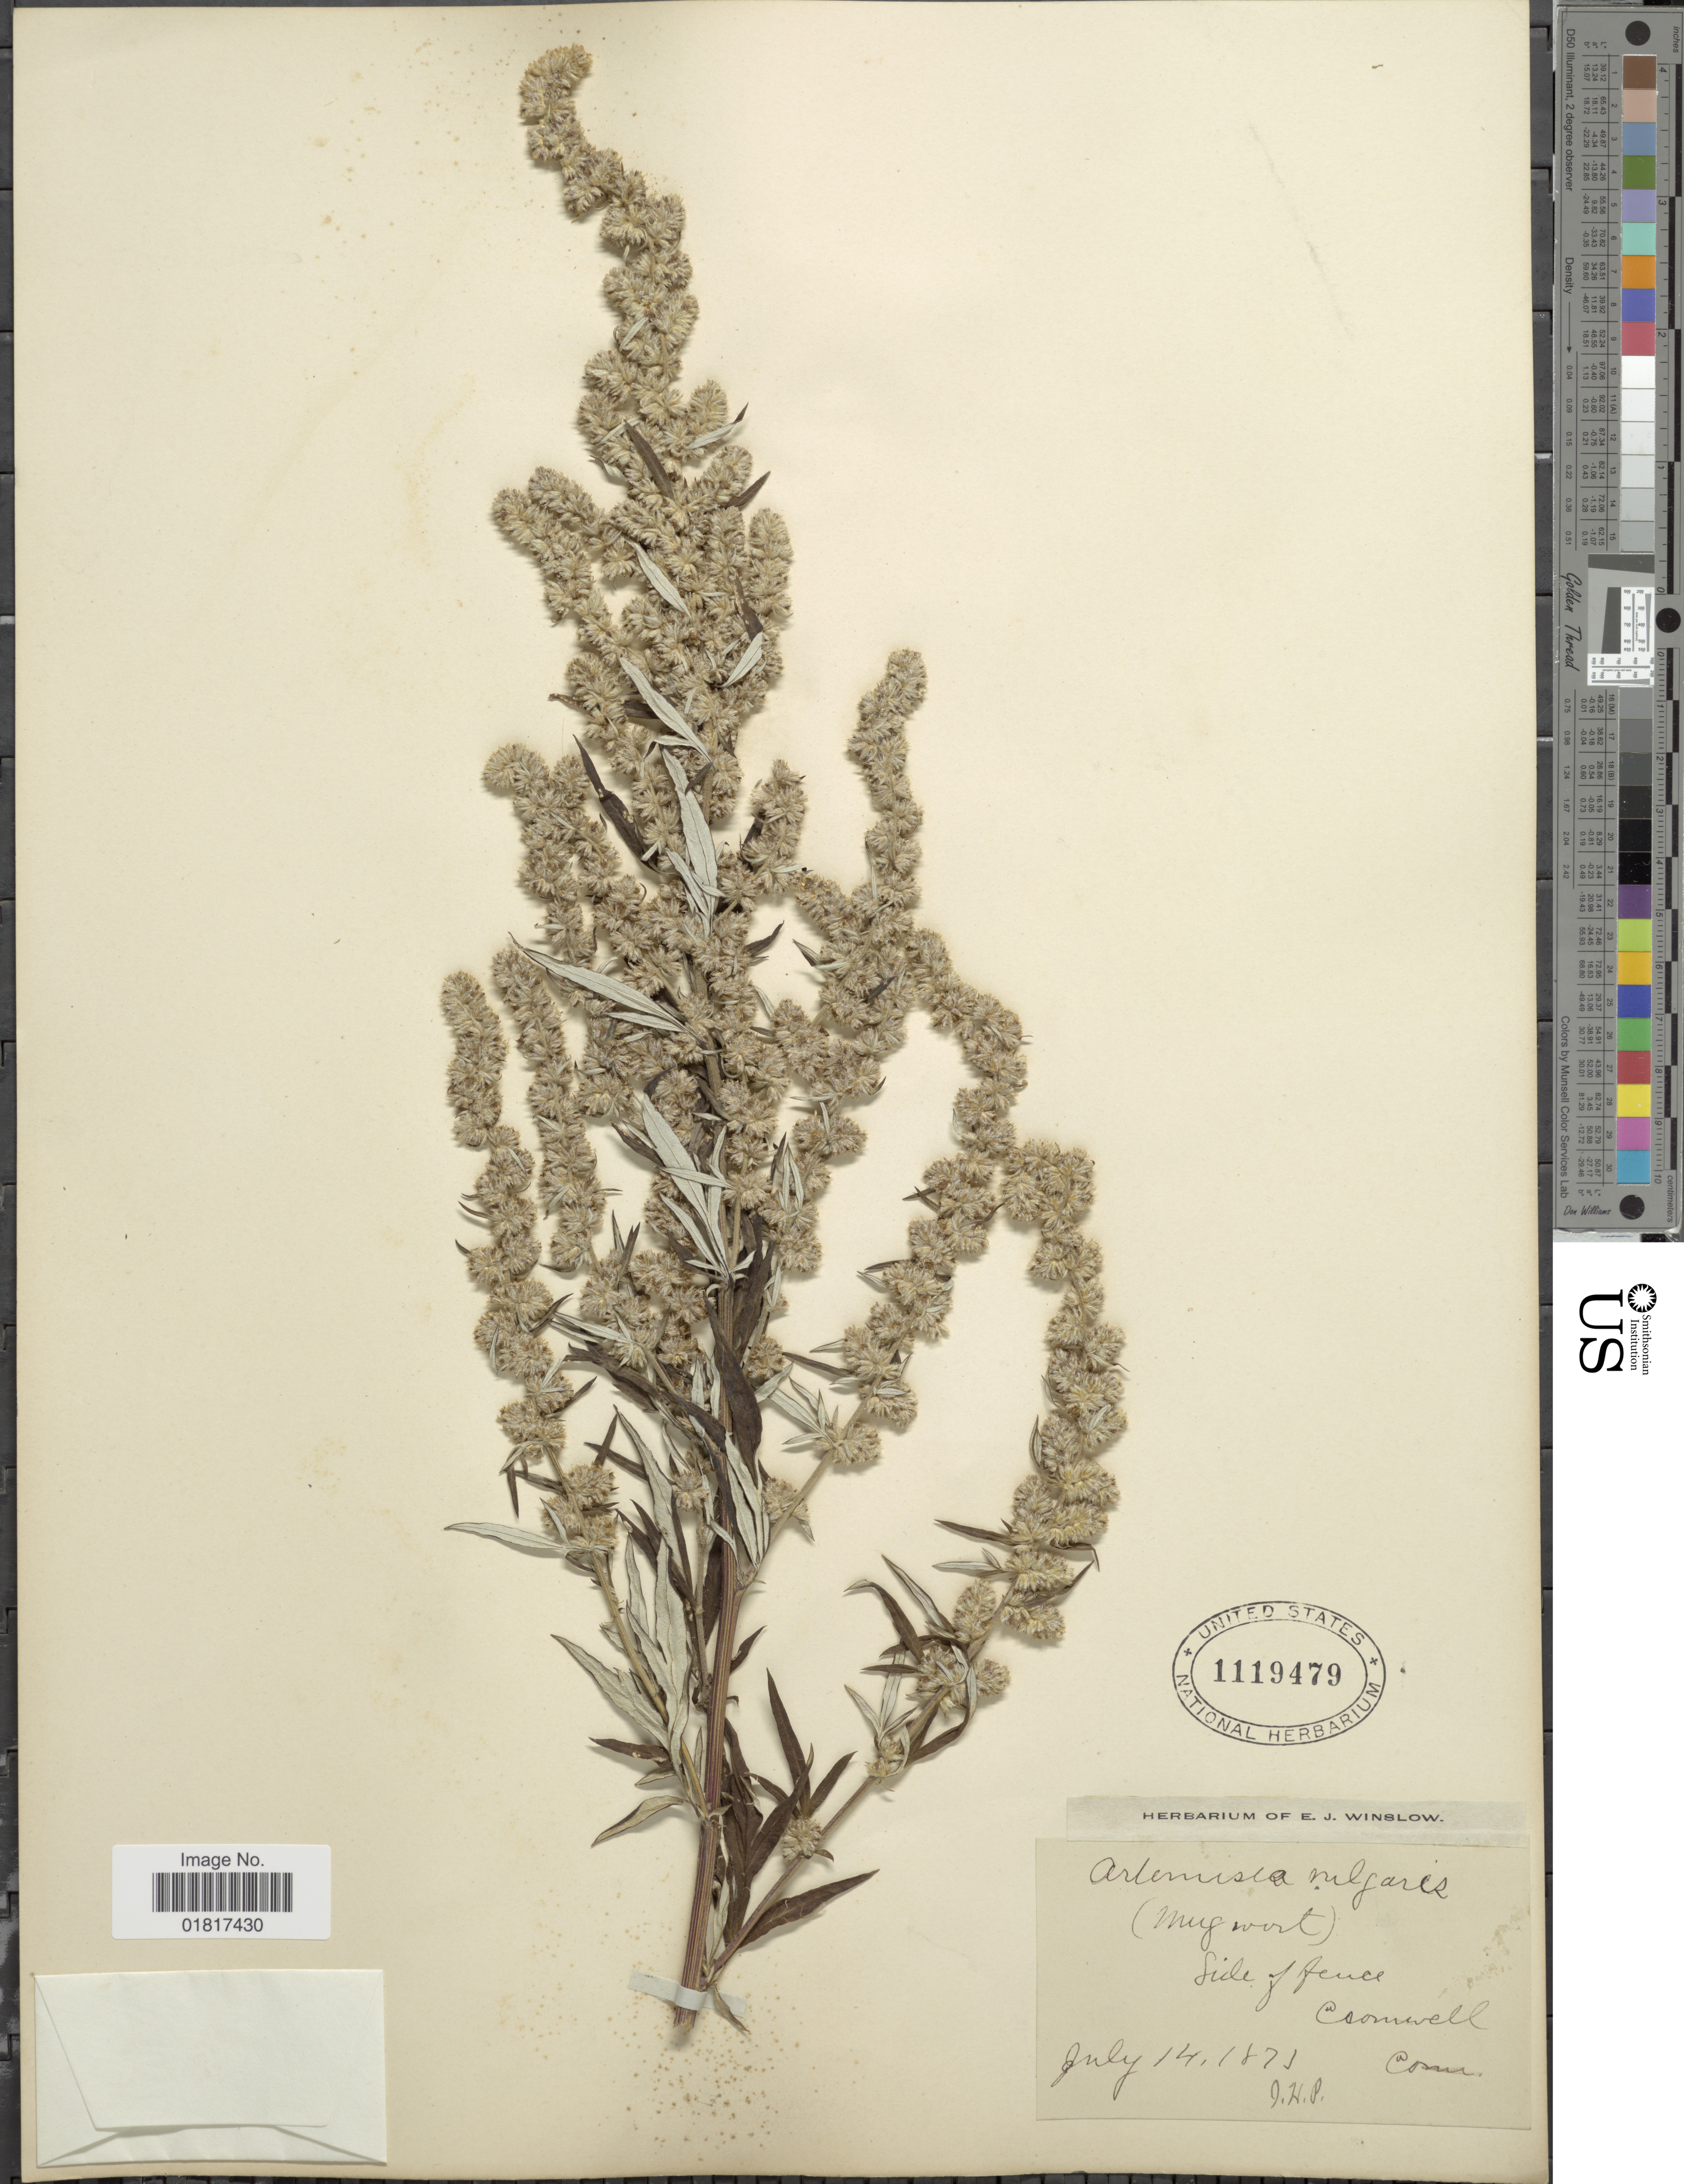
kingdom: Plantae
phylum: Tracheophyta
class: Magnoliopsida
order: Asterales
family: Asteraceae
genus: Artemisia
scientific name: Artemisia vulgaris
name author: L.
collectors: E. Winslow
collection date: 1873-07-14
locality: Side of fence, Cronwell [interpreted]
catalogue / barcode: US 1119479